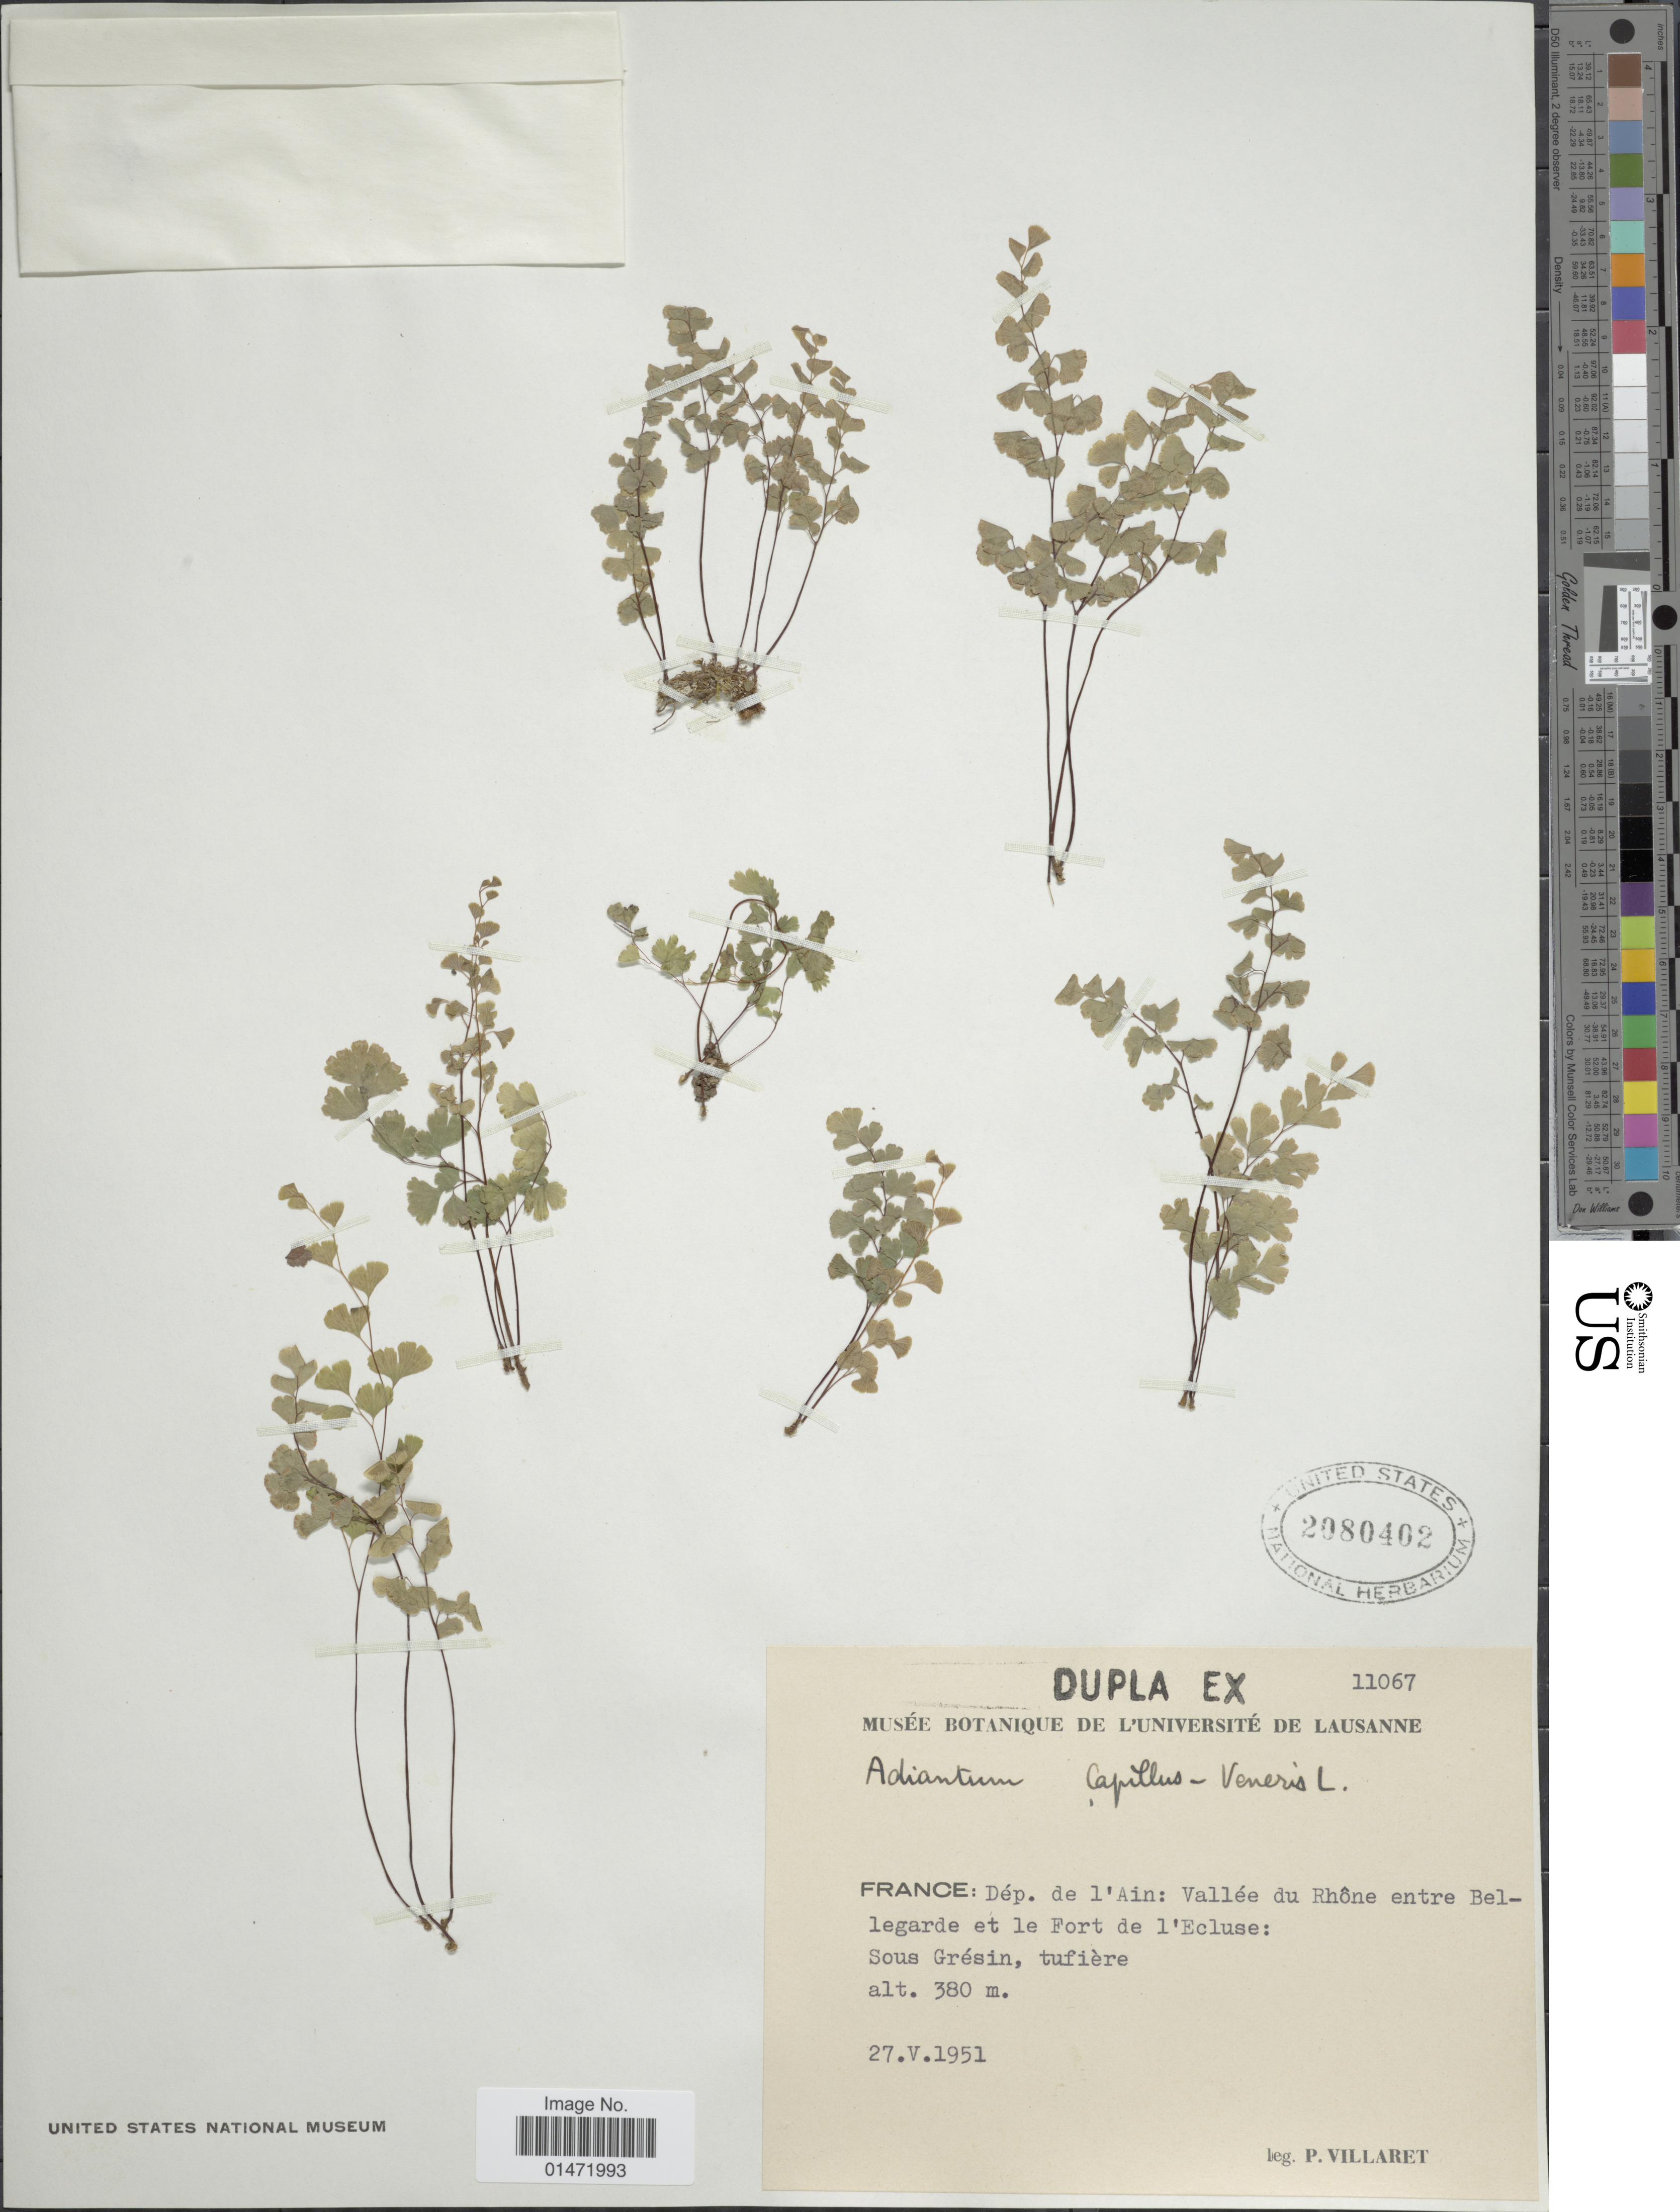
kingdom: Plantae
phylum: Tracheophyta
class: Polypodiopsida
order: Polypodiales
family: Pteridaceae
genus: Adiantum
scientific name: Adiantum capillus-veneris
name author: L.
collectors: P. Villaret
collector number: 11067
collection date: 1951-05-27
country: France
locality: Dép. de l'Ain: Vallée du Rhône entre Bellegarde et le Fort de l'Ecluse: Sous Grésin, tufière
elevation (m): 380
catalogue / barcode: US 2080402